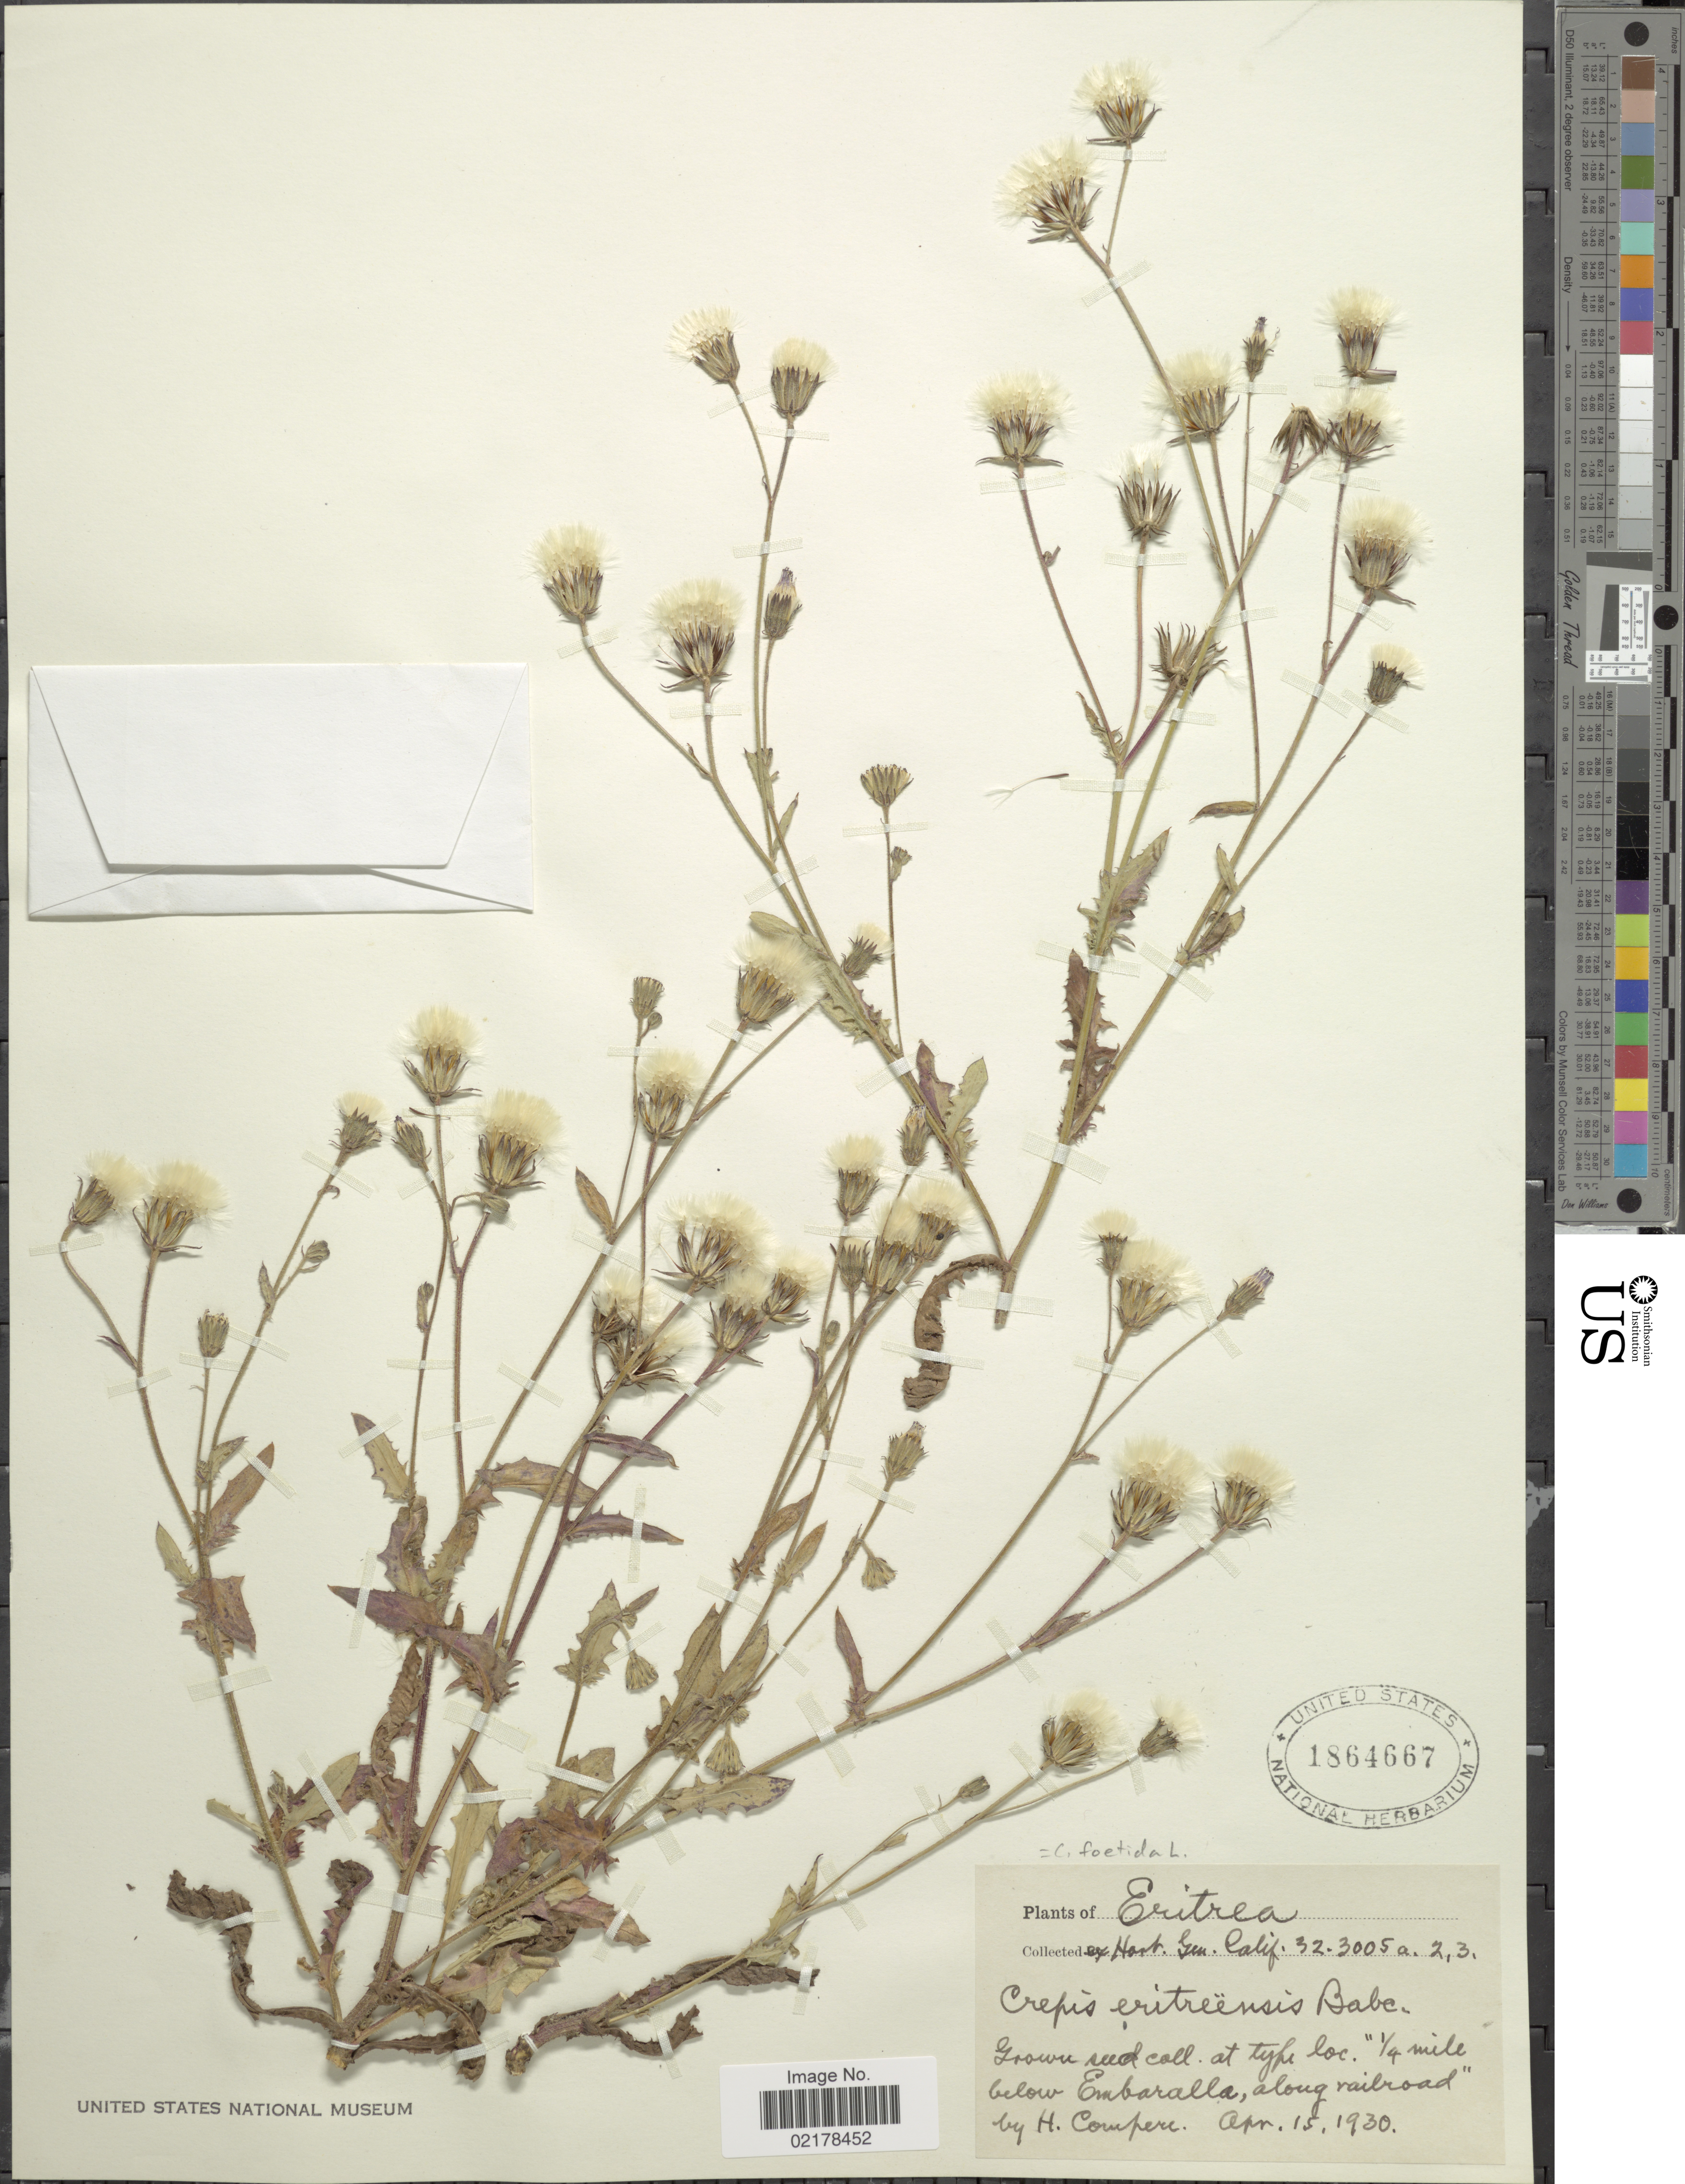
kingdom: Plantae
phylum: Tracheophyta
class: Magnoliopsida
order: Asterales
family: Asteraceae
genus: Crepis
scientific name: Crepis foetida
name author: L.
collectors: Ex Hort. Gen. Calif.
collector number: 32.3005a.23 ?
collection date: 1930-04-15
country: Eritrea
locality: Eritrea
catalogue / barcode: US 1864667